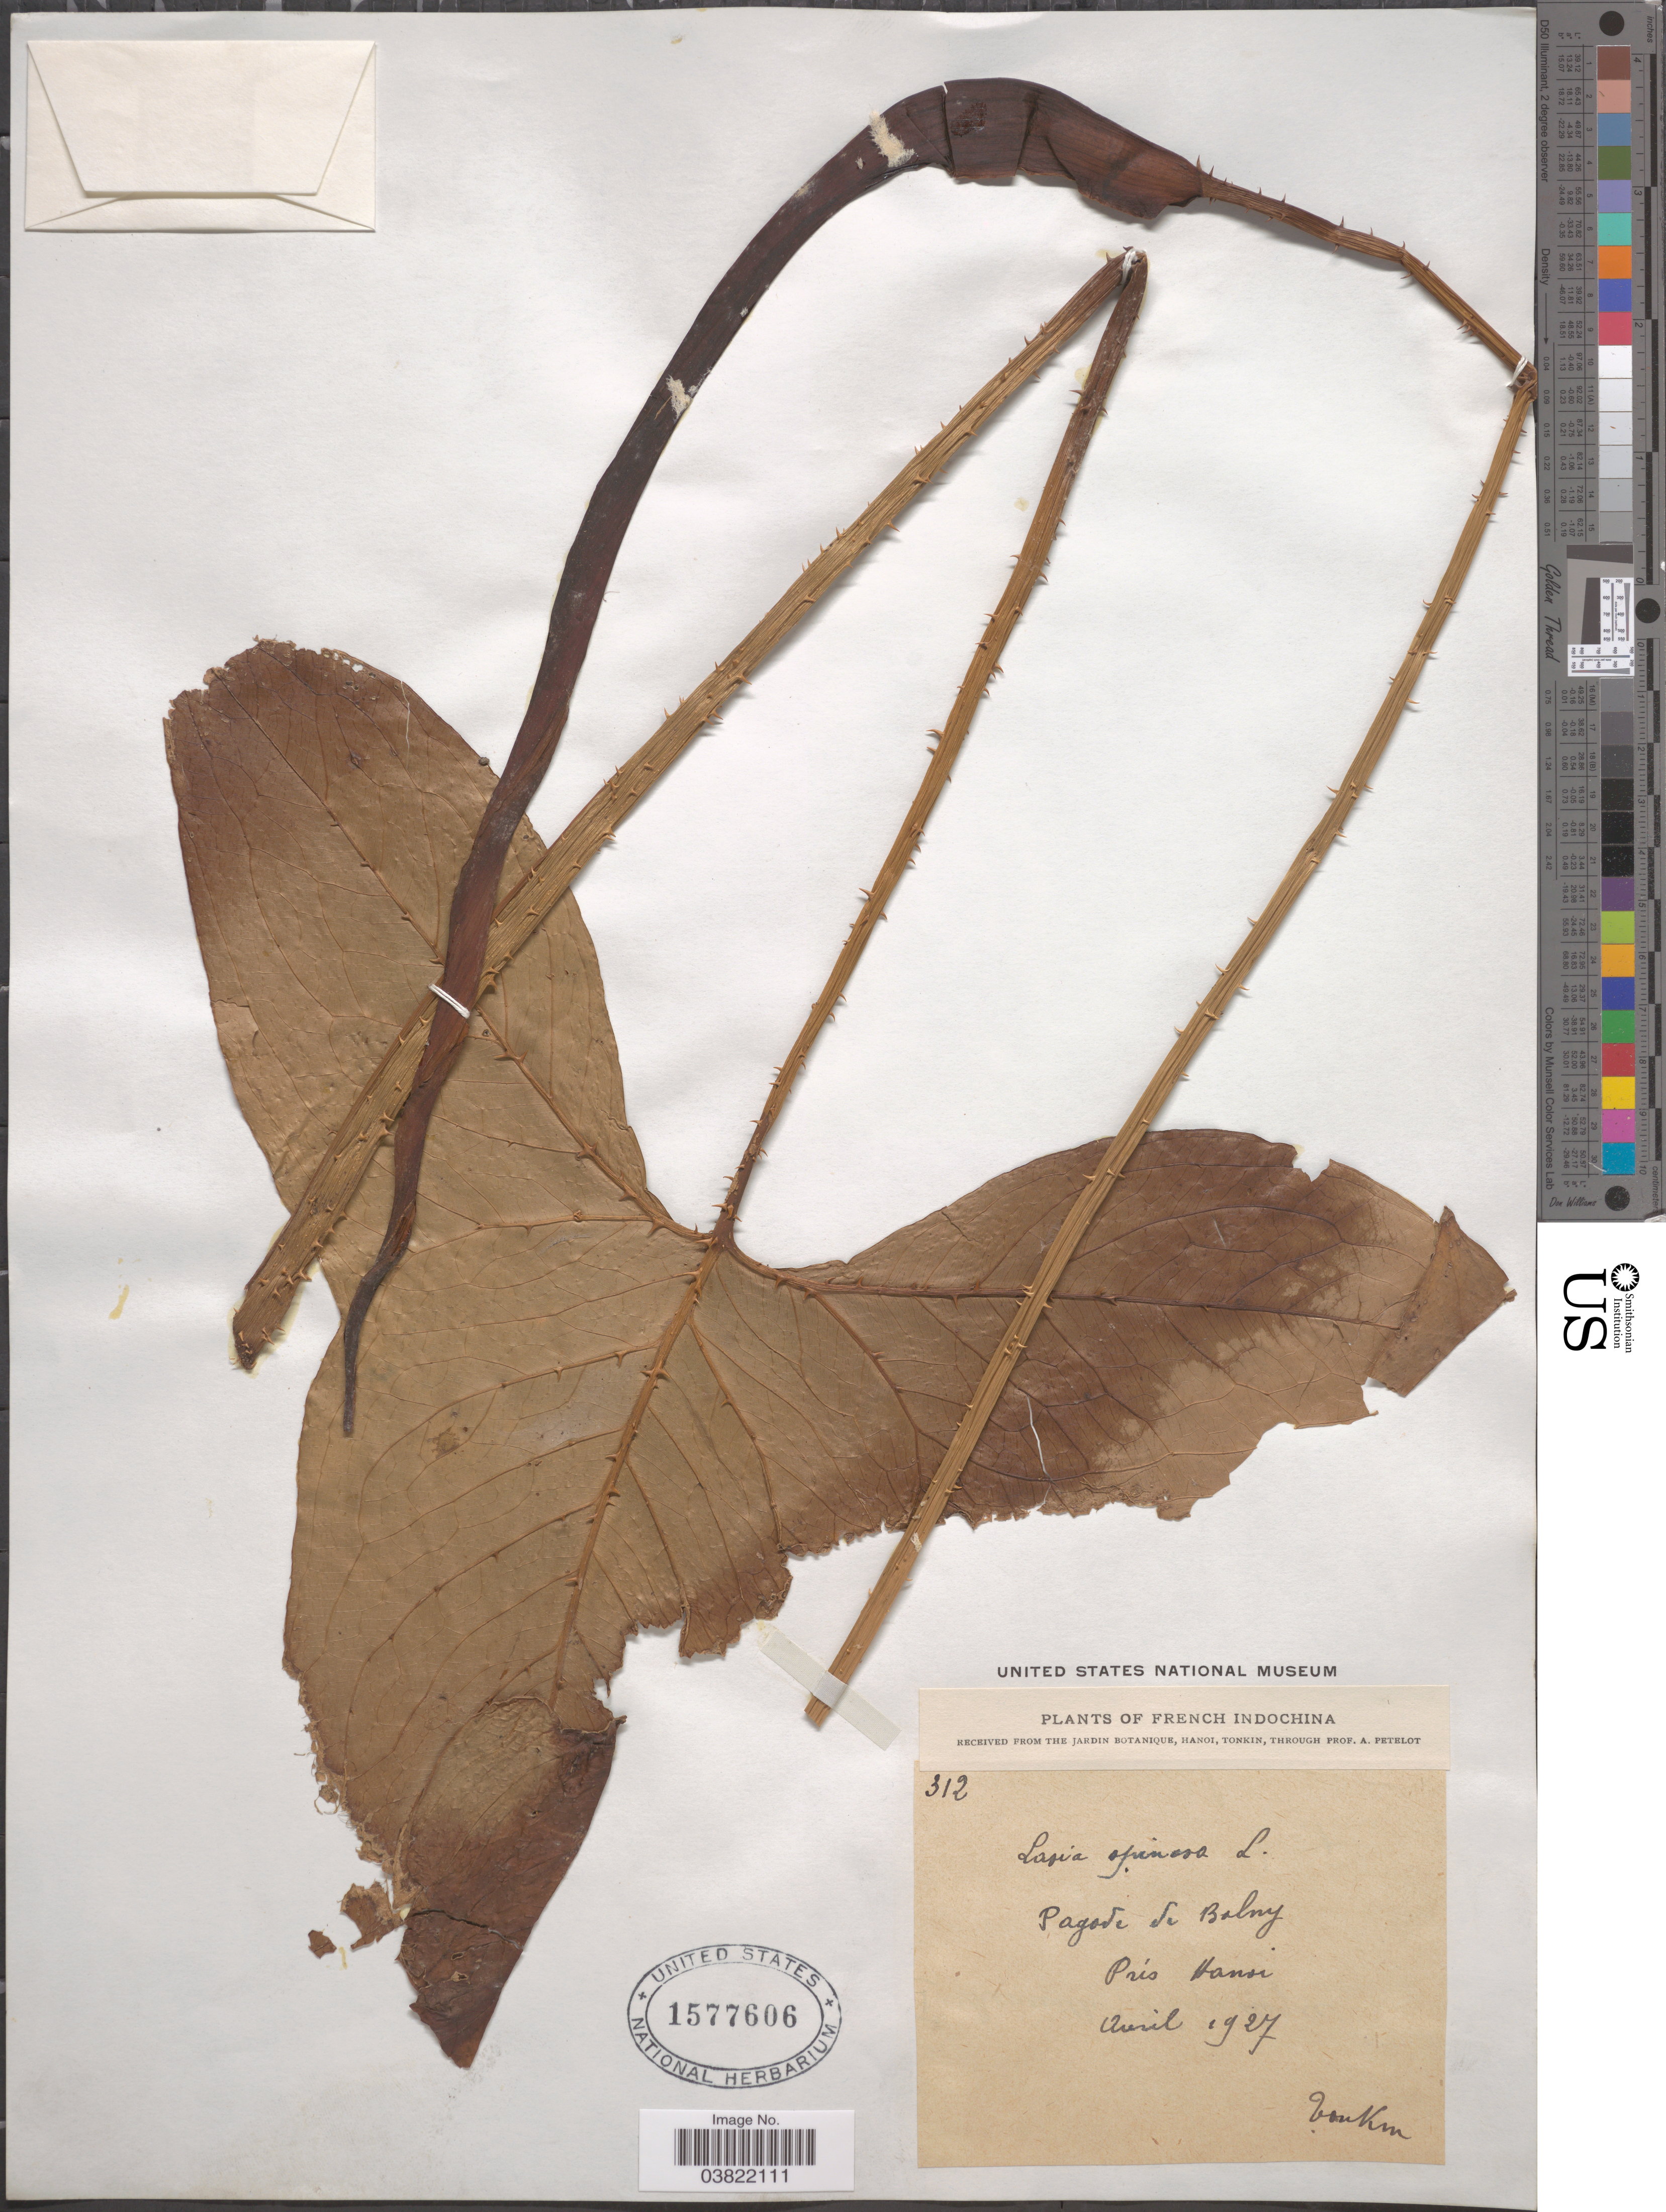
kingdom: Plantae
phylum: Tracheophyta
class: Liliopsida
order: Alismatales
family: Araceae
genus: Lasia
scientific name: Lasia spinosa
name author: (L.) Thwaites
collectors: P. A. Pételot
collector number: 312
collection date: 1927-04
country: Vietnam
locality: French Indochina. Pagode de Balny. Pres Hanoi.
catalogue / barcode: US 1577606